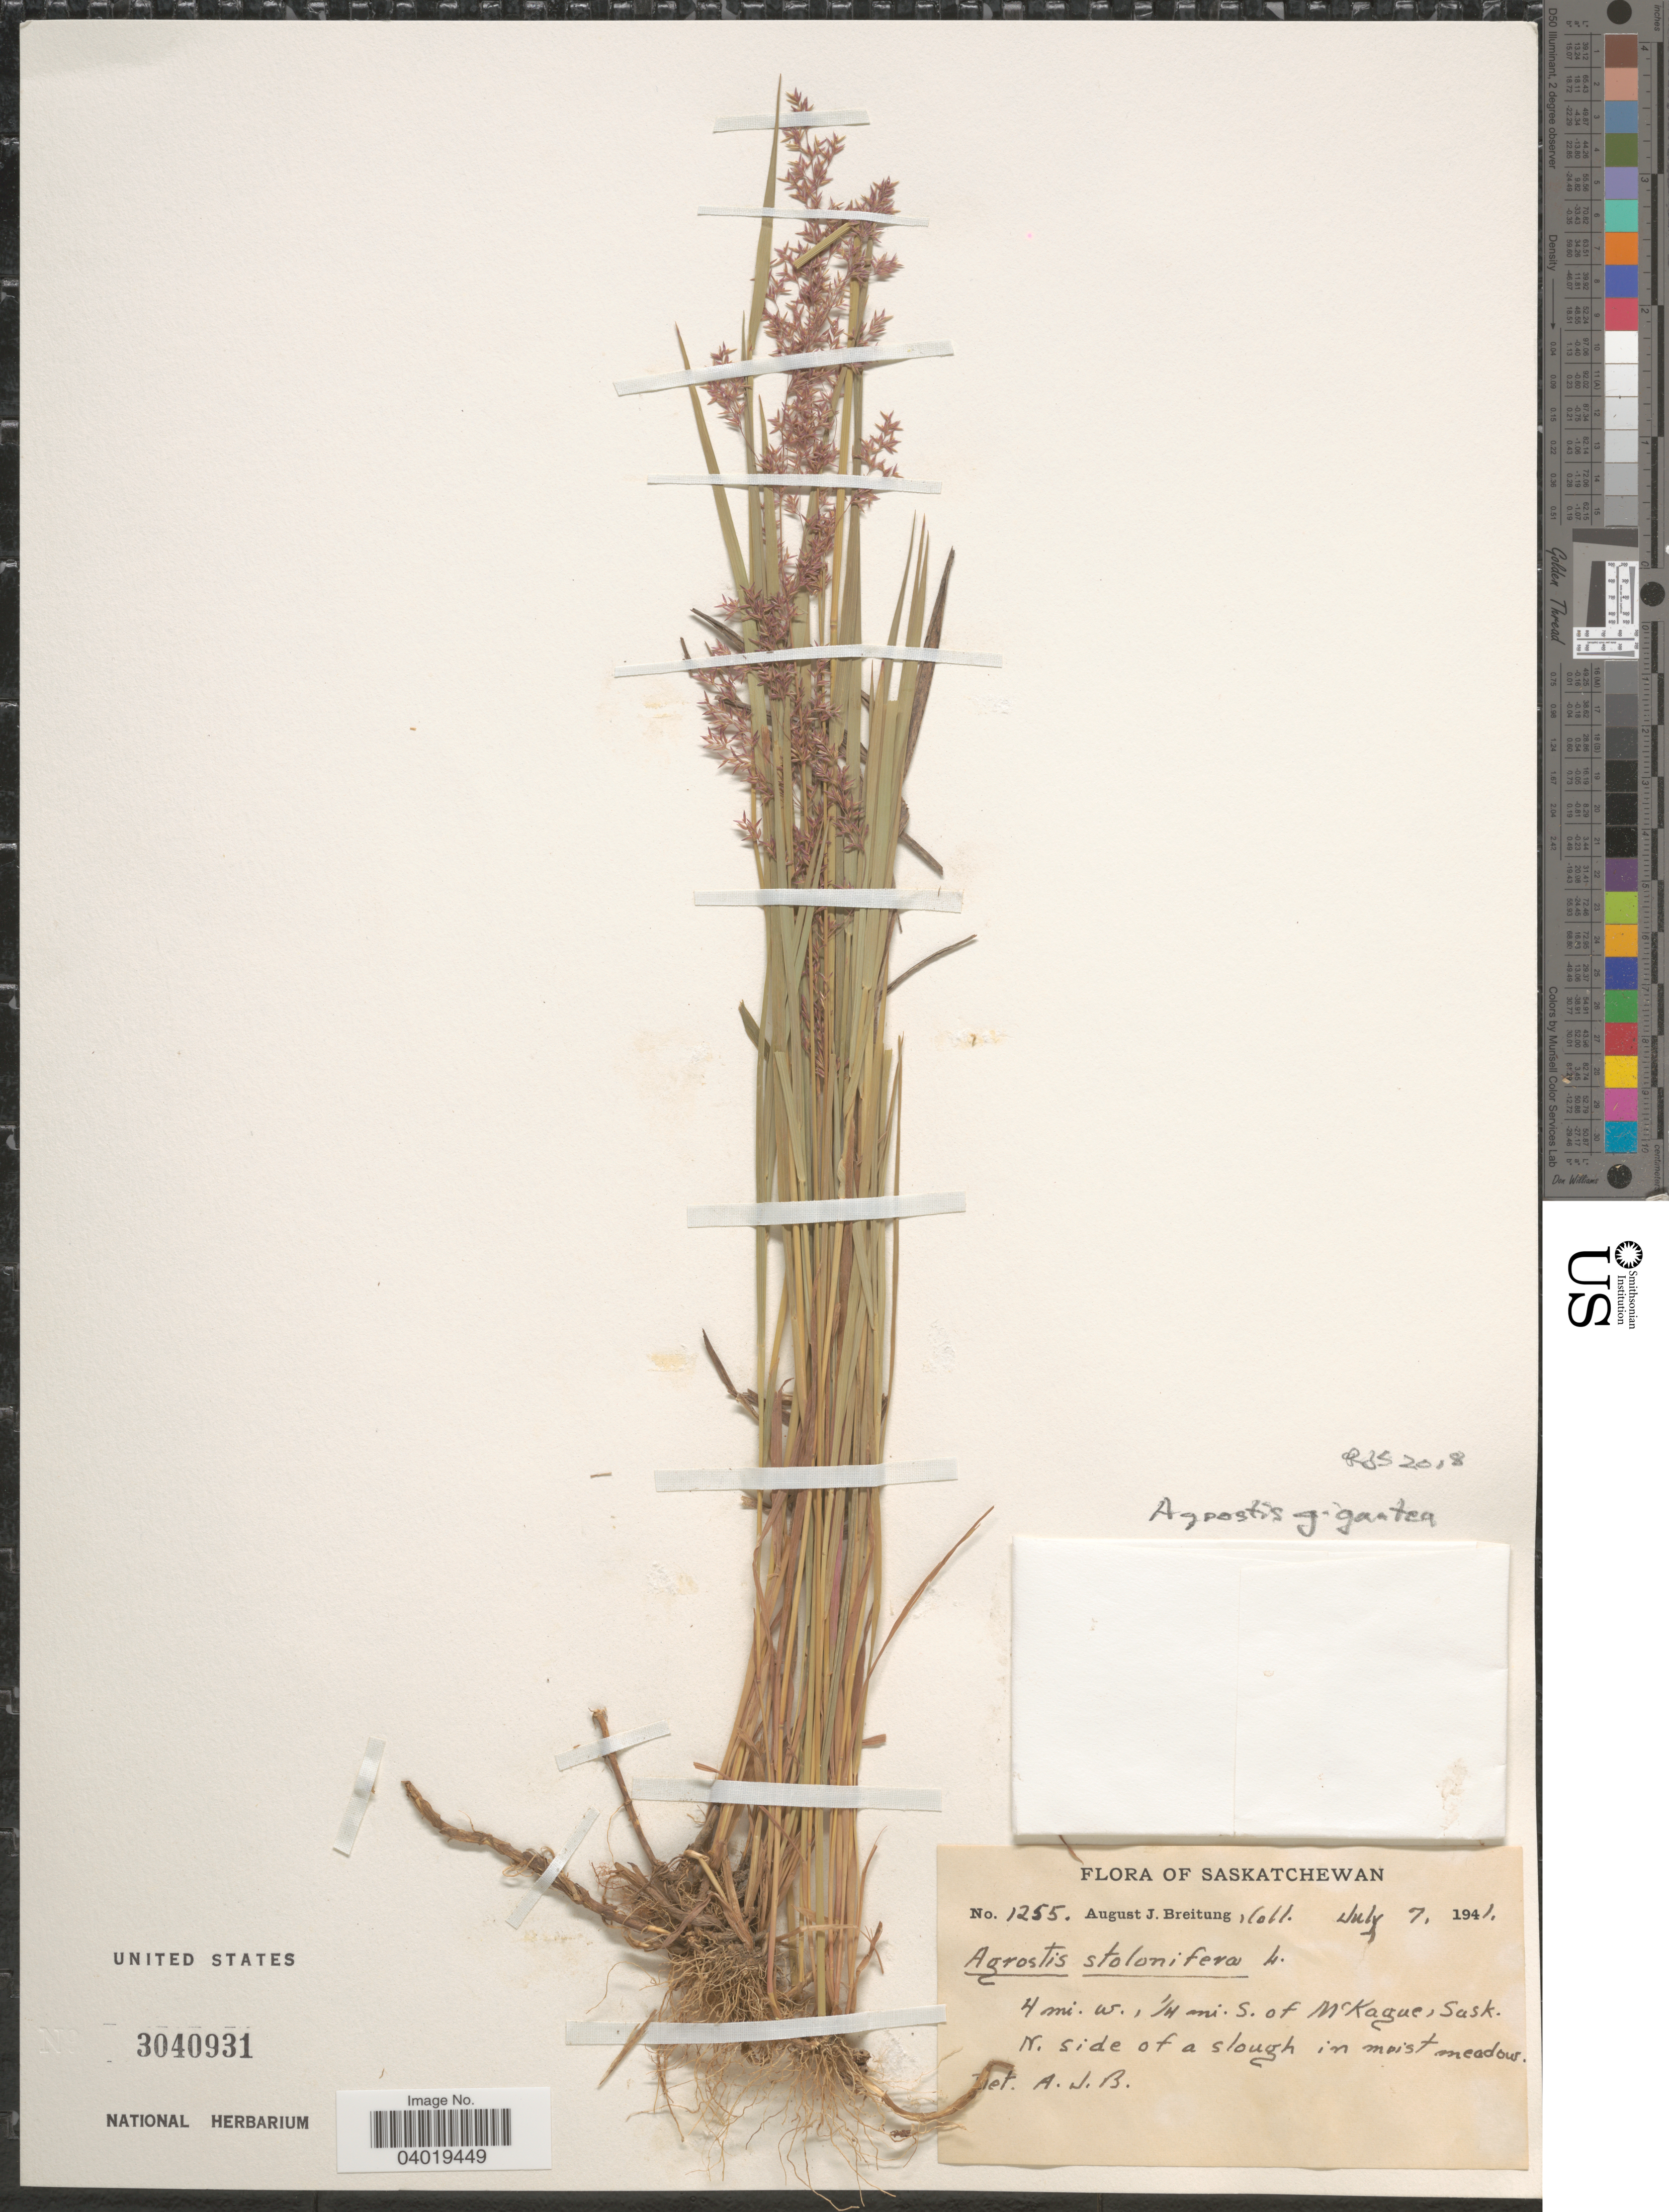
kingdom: Plantae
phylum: Tracheophyta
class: Liliopsida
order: Poales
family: Poaceae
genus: Agrostis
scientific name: Agrostis gigantea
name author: Roth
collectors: A. Breitung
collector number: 1255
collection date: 1941-07-07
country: Canada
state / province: Saskatchewan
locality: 4 mi. w., ¼ mi. S. of McKague, Sask. N. side of a slough in moist meadow.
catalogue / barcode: US 3040931